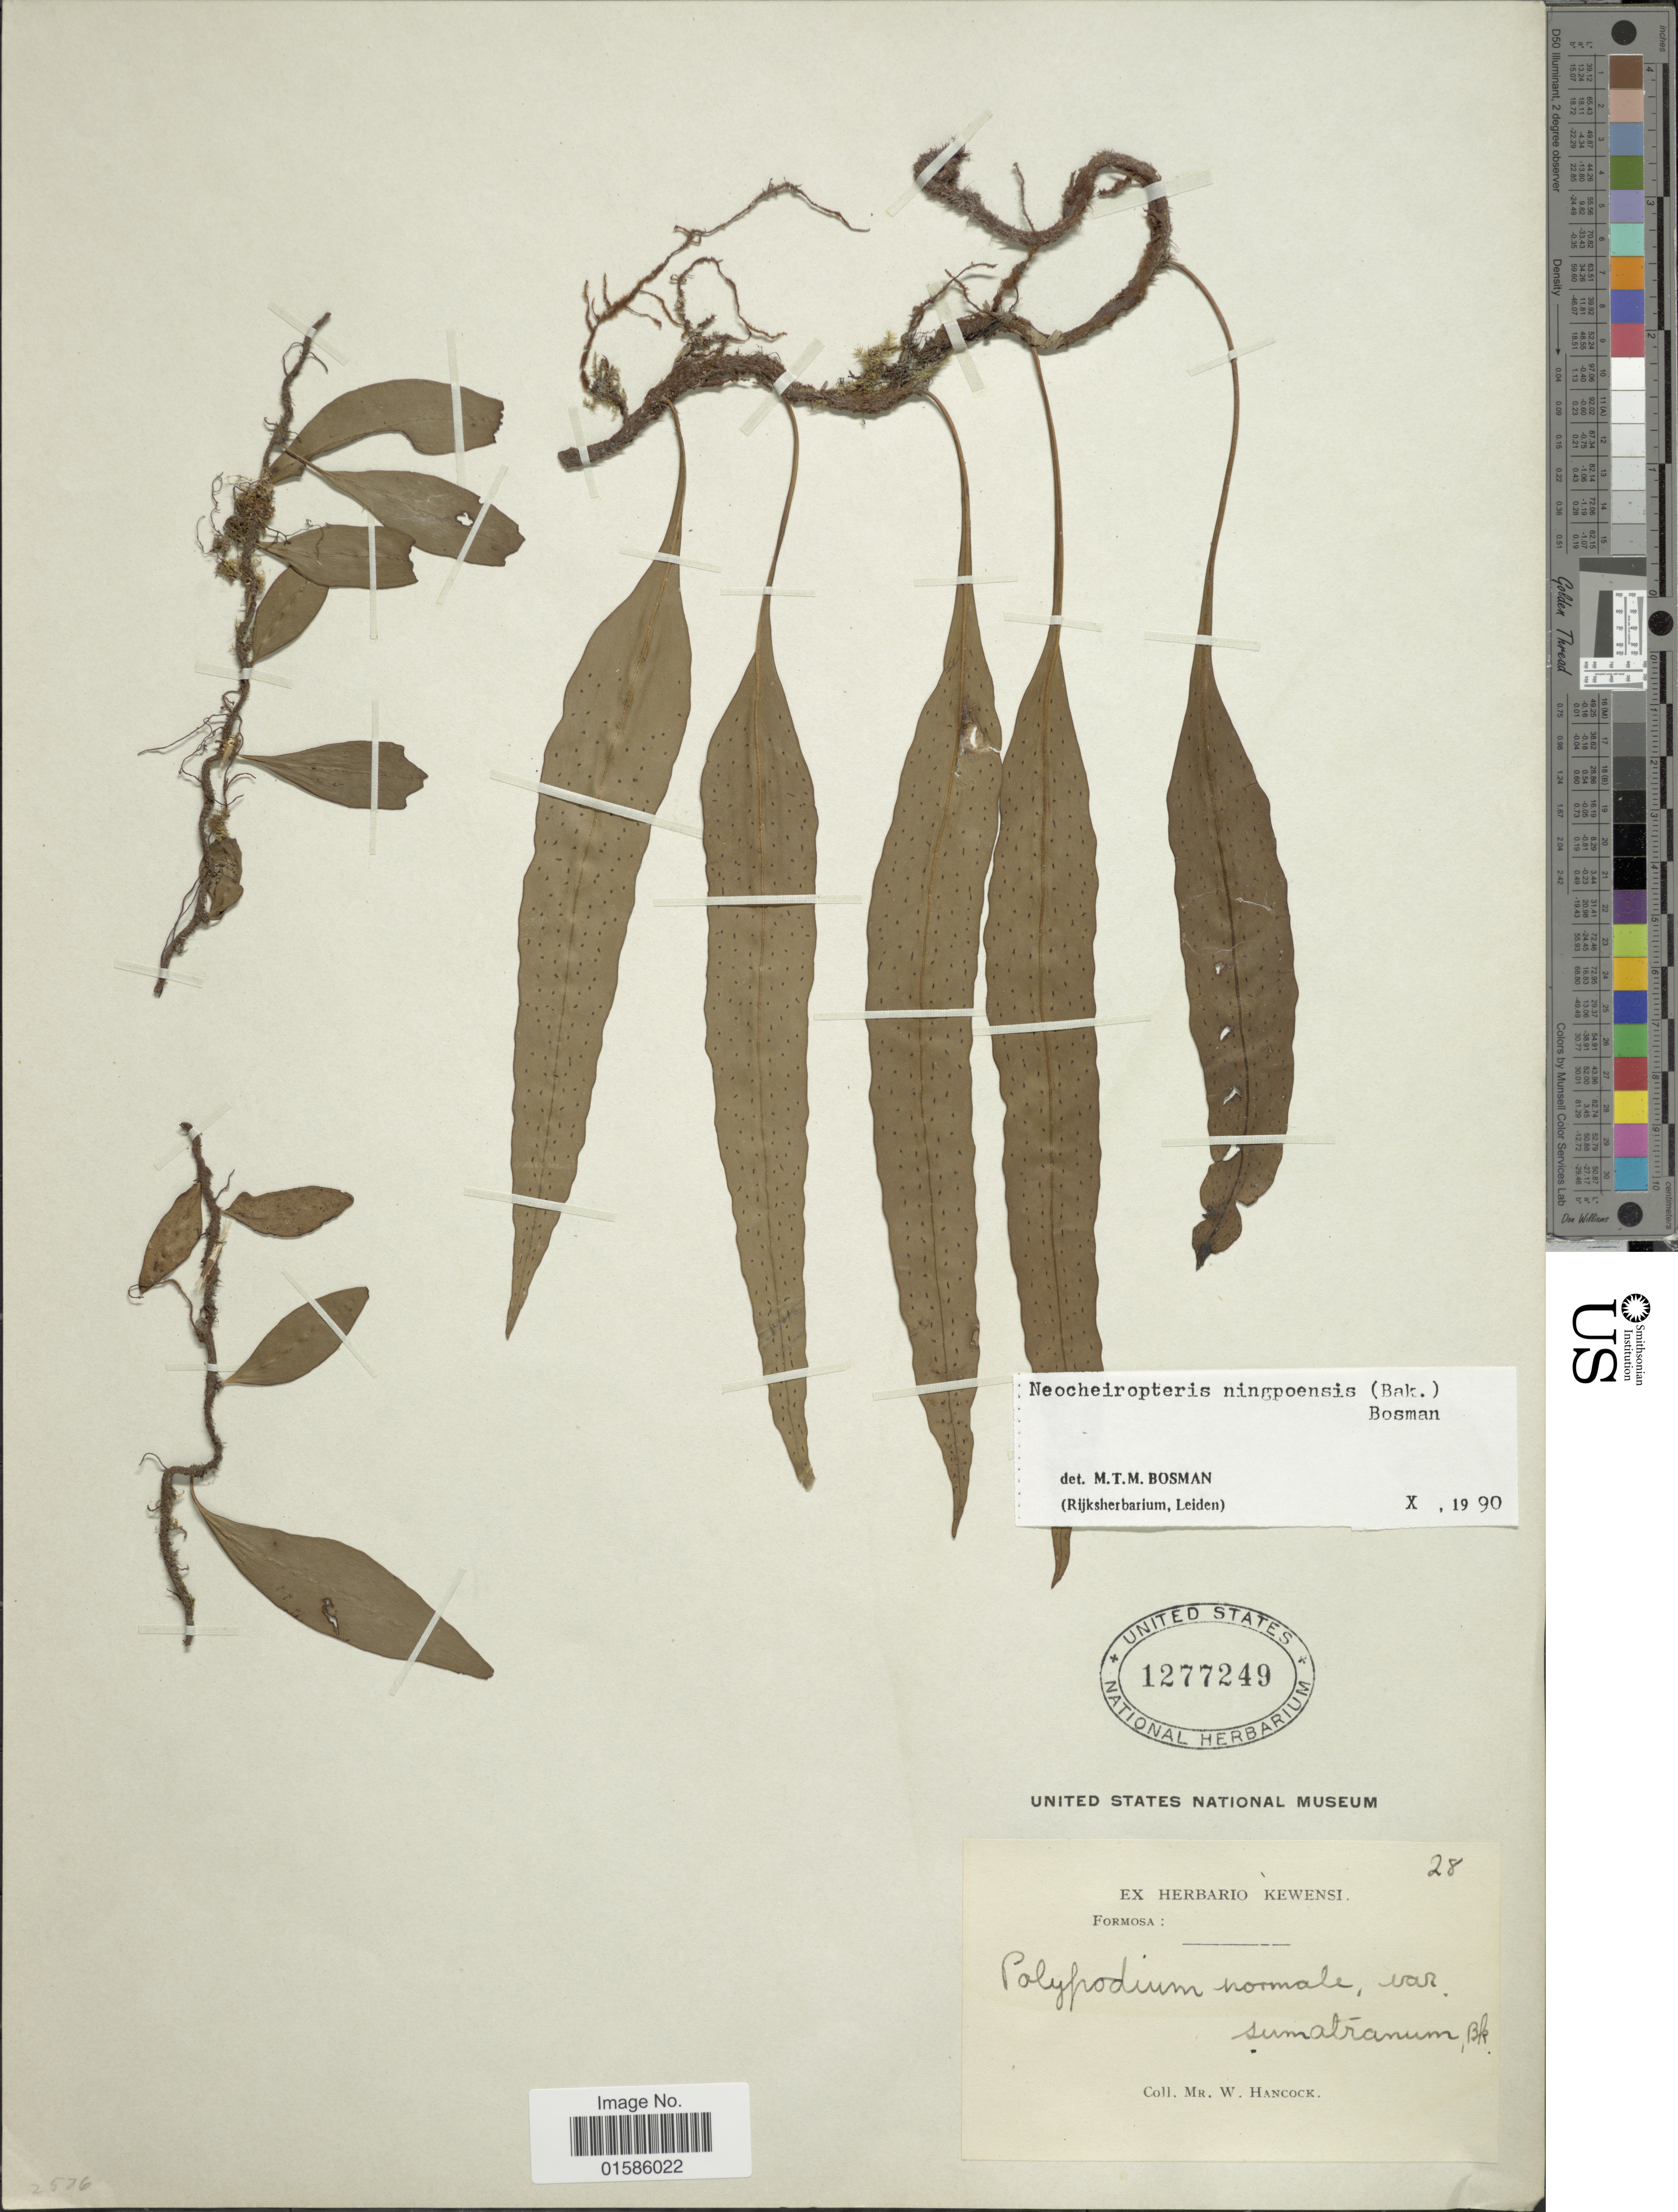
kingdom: Plantae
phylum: Tracheophyta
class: Polypodiopsida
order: Polypodiales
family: Polypodiaceae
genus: Microsorum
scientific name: Microsorum ningpoensis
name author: (Baker)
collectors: W. Hancock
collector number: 28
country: Taiwan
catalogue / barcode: US 1277249